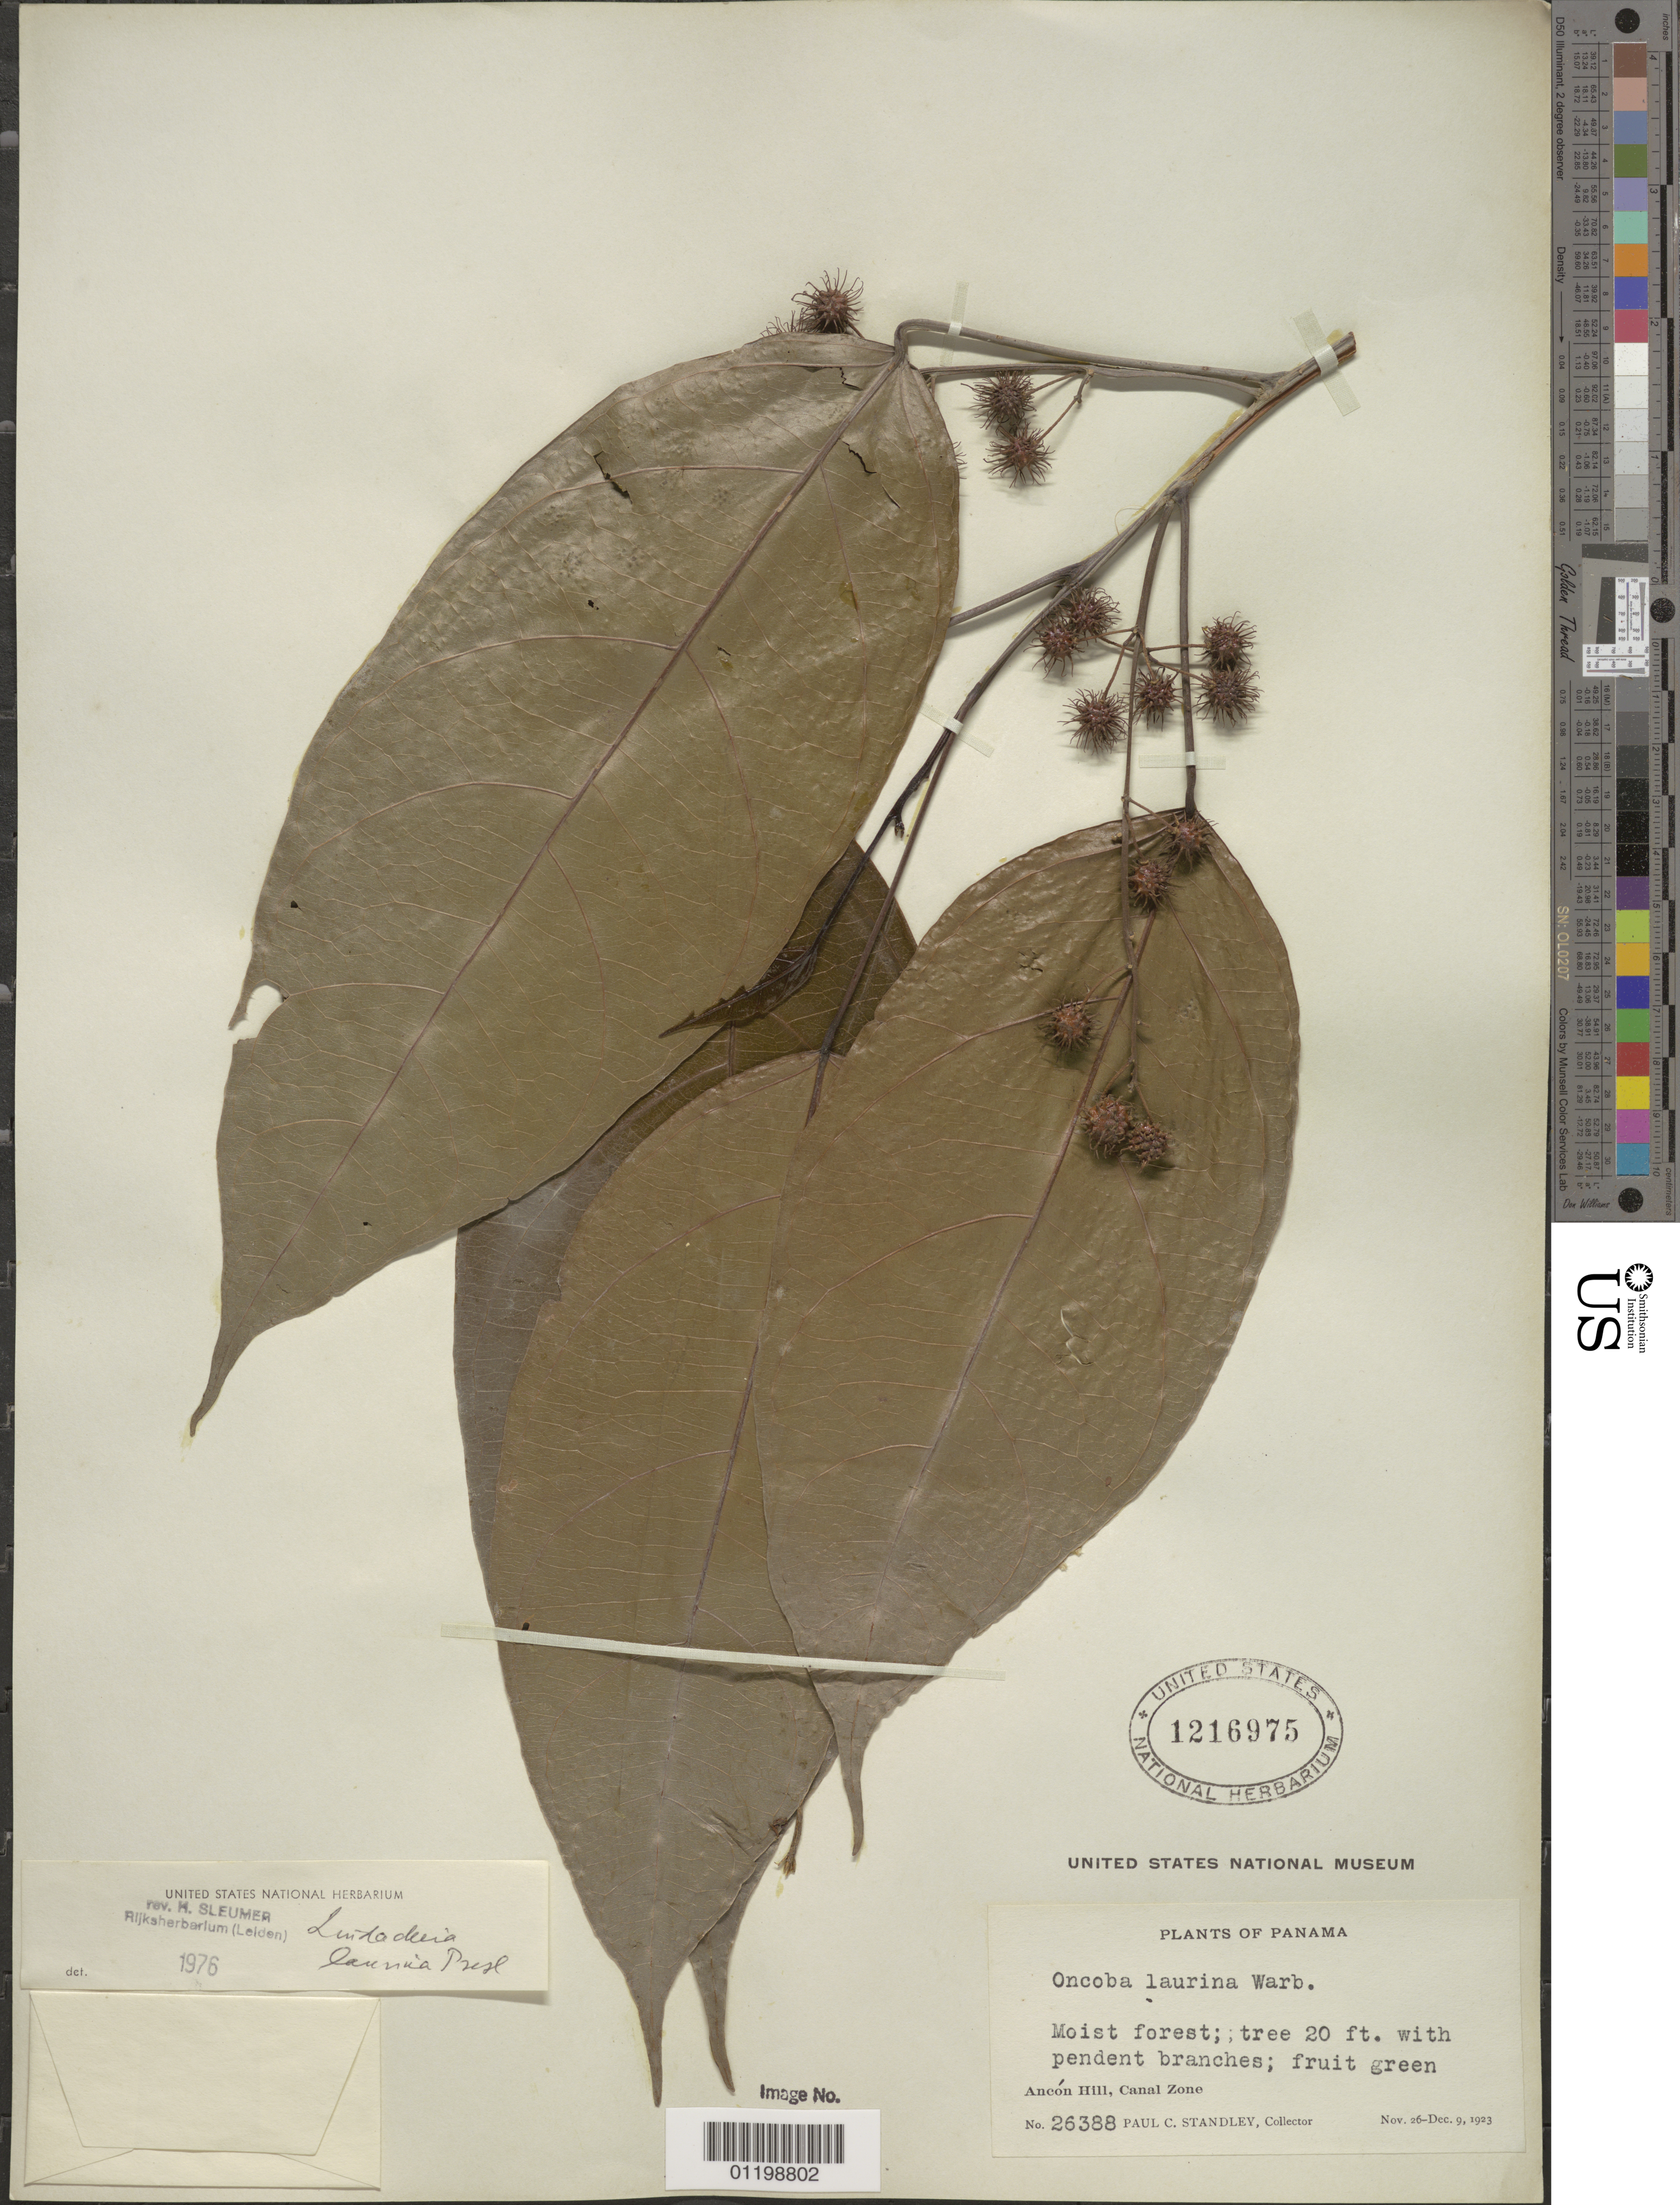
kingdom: Plantae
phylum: Tracheophyta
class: Magnoliopsida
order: Malpighiales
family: Achariaceae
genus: Lindackeria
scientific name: Lindackeria laurina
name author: C. Presl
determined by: Sleumer, H. O.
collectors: P. C. Standley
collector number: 26388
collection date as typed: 26 Nov 1923 to 09 Dec 1923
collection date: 1923-11-26/1923-12-09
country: Panama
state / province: Panamá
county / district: Canal Zone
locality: Ancón Hill.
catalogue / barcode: US 1216975